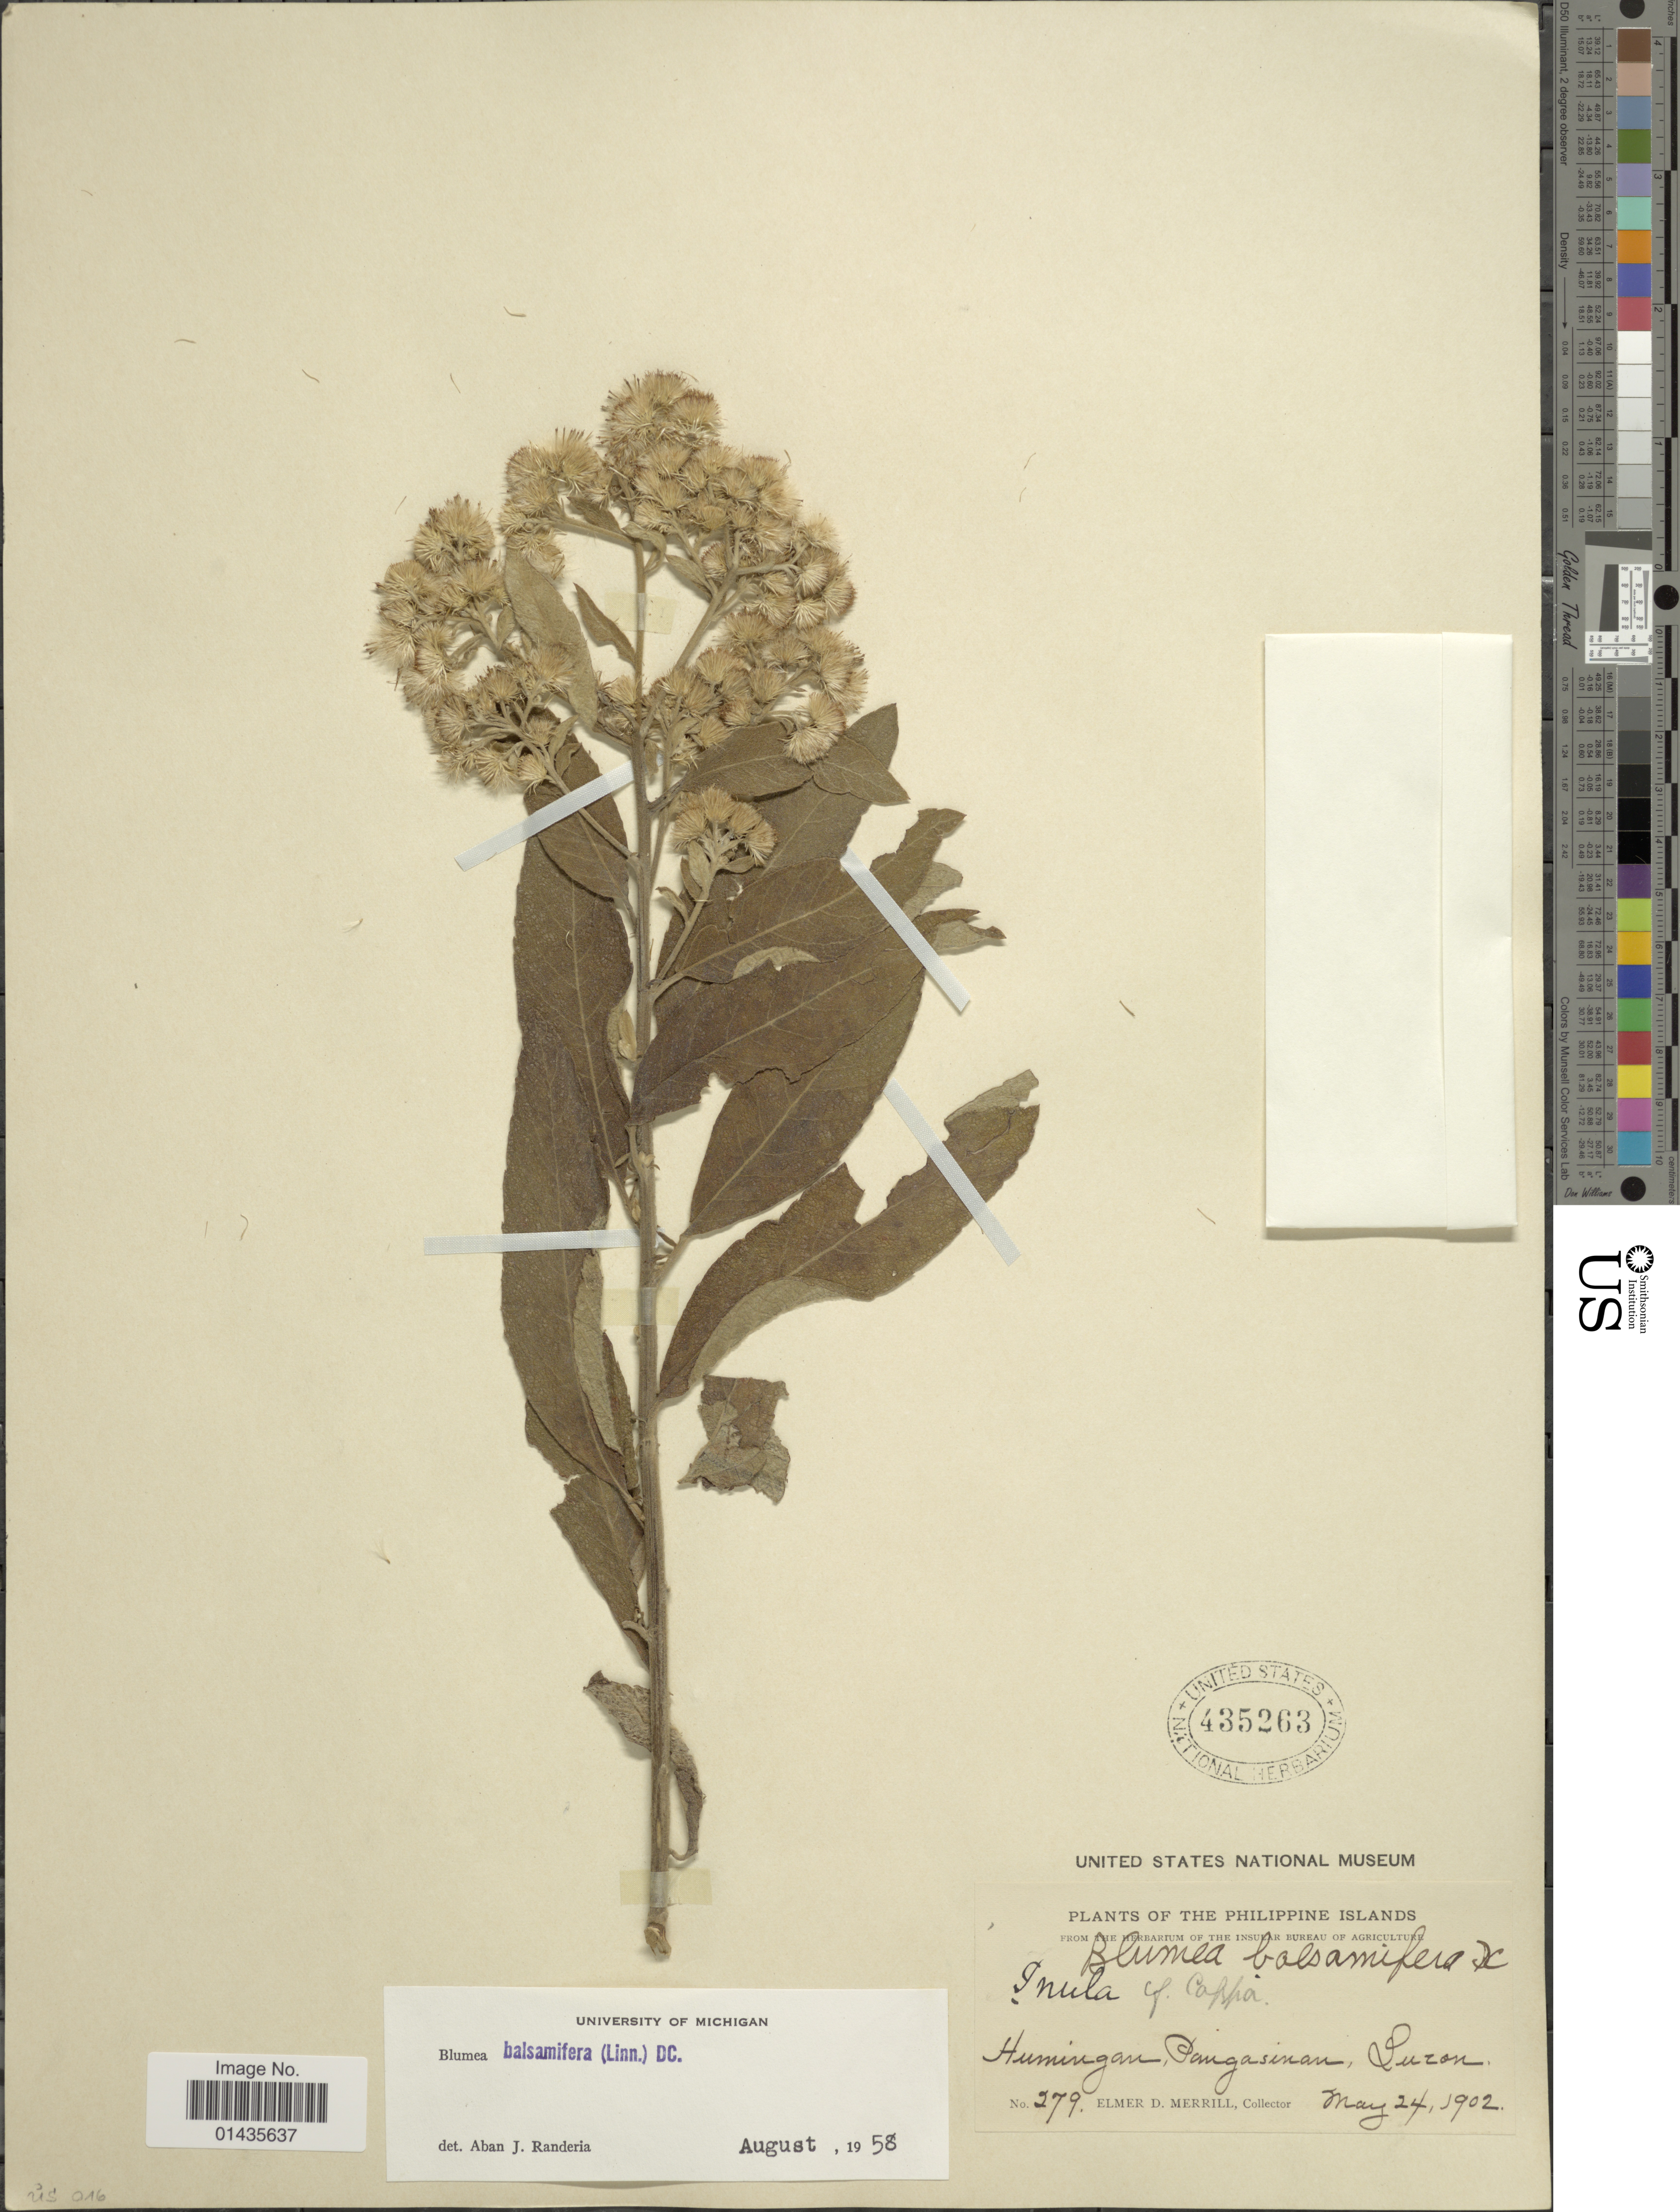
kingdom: Plantae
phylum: Tracheophyta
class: Magnoliopsida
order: Asterales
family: Asteraceae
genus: Blumea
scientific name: Blumea balsamifera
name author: (L.) DC.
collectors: E. D. Merrill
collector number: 279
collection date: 1902-05-24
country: Philippines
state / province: Ilocos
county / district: Pangasinan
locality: Humingan [Umingan], Pangasinan, luzon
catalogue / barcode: US 435263